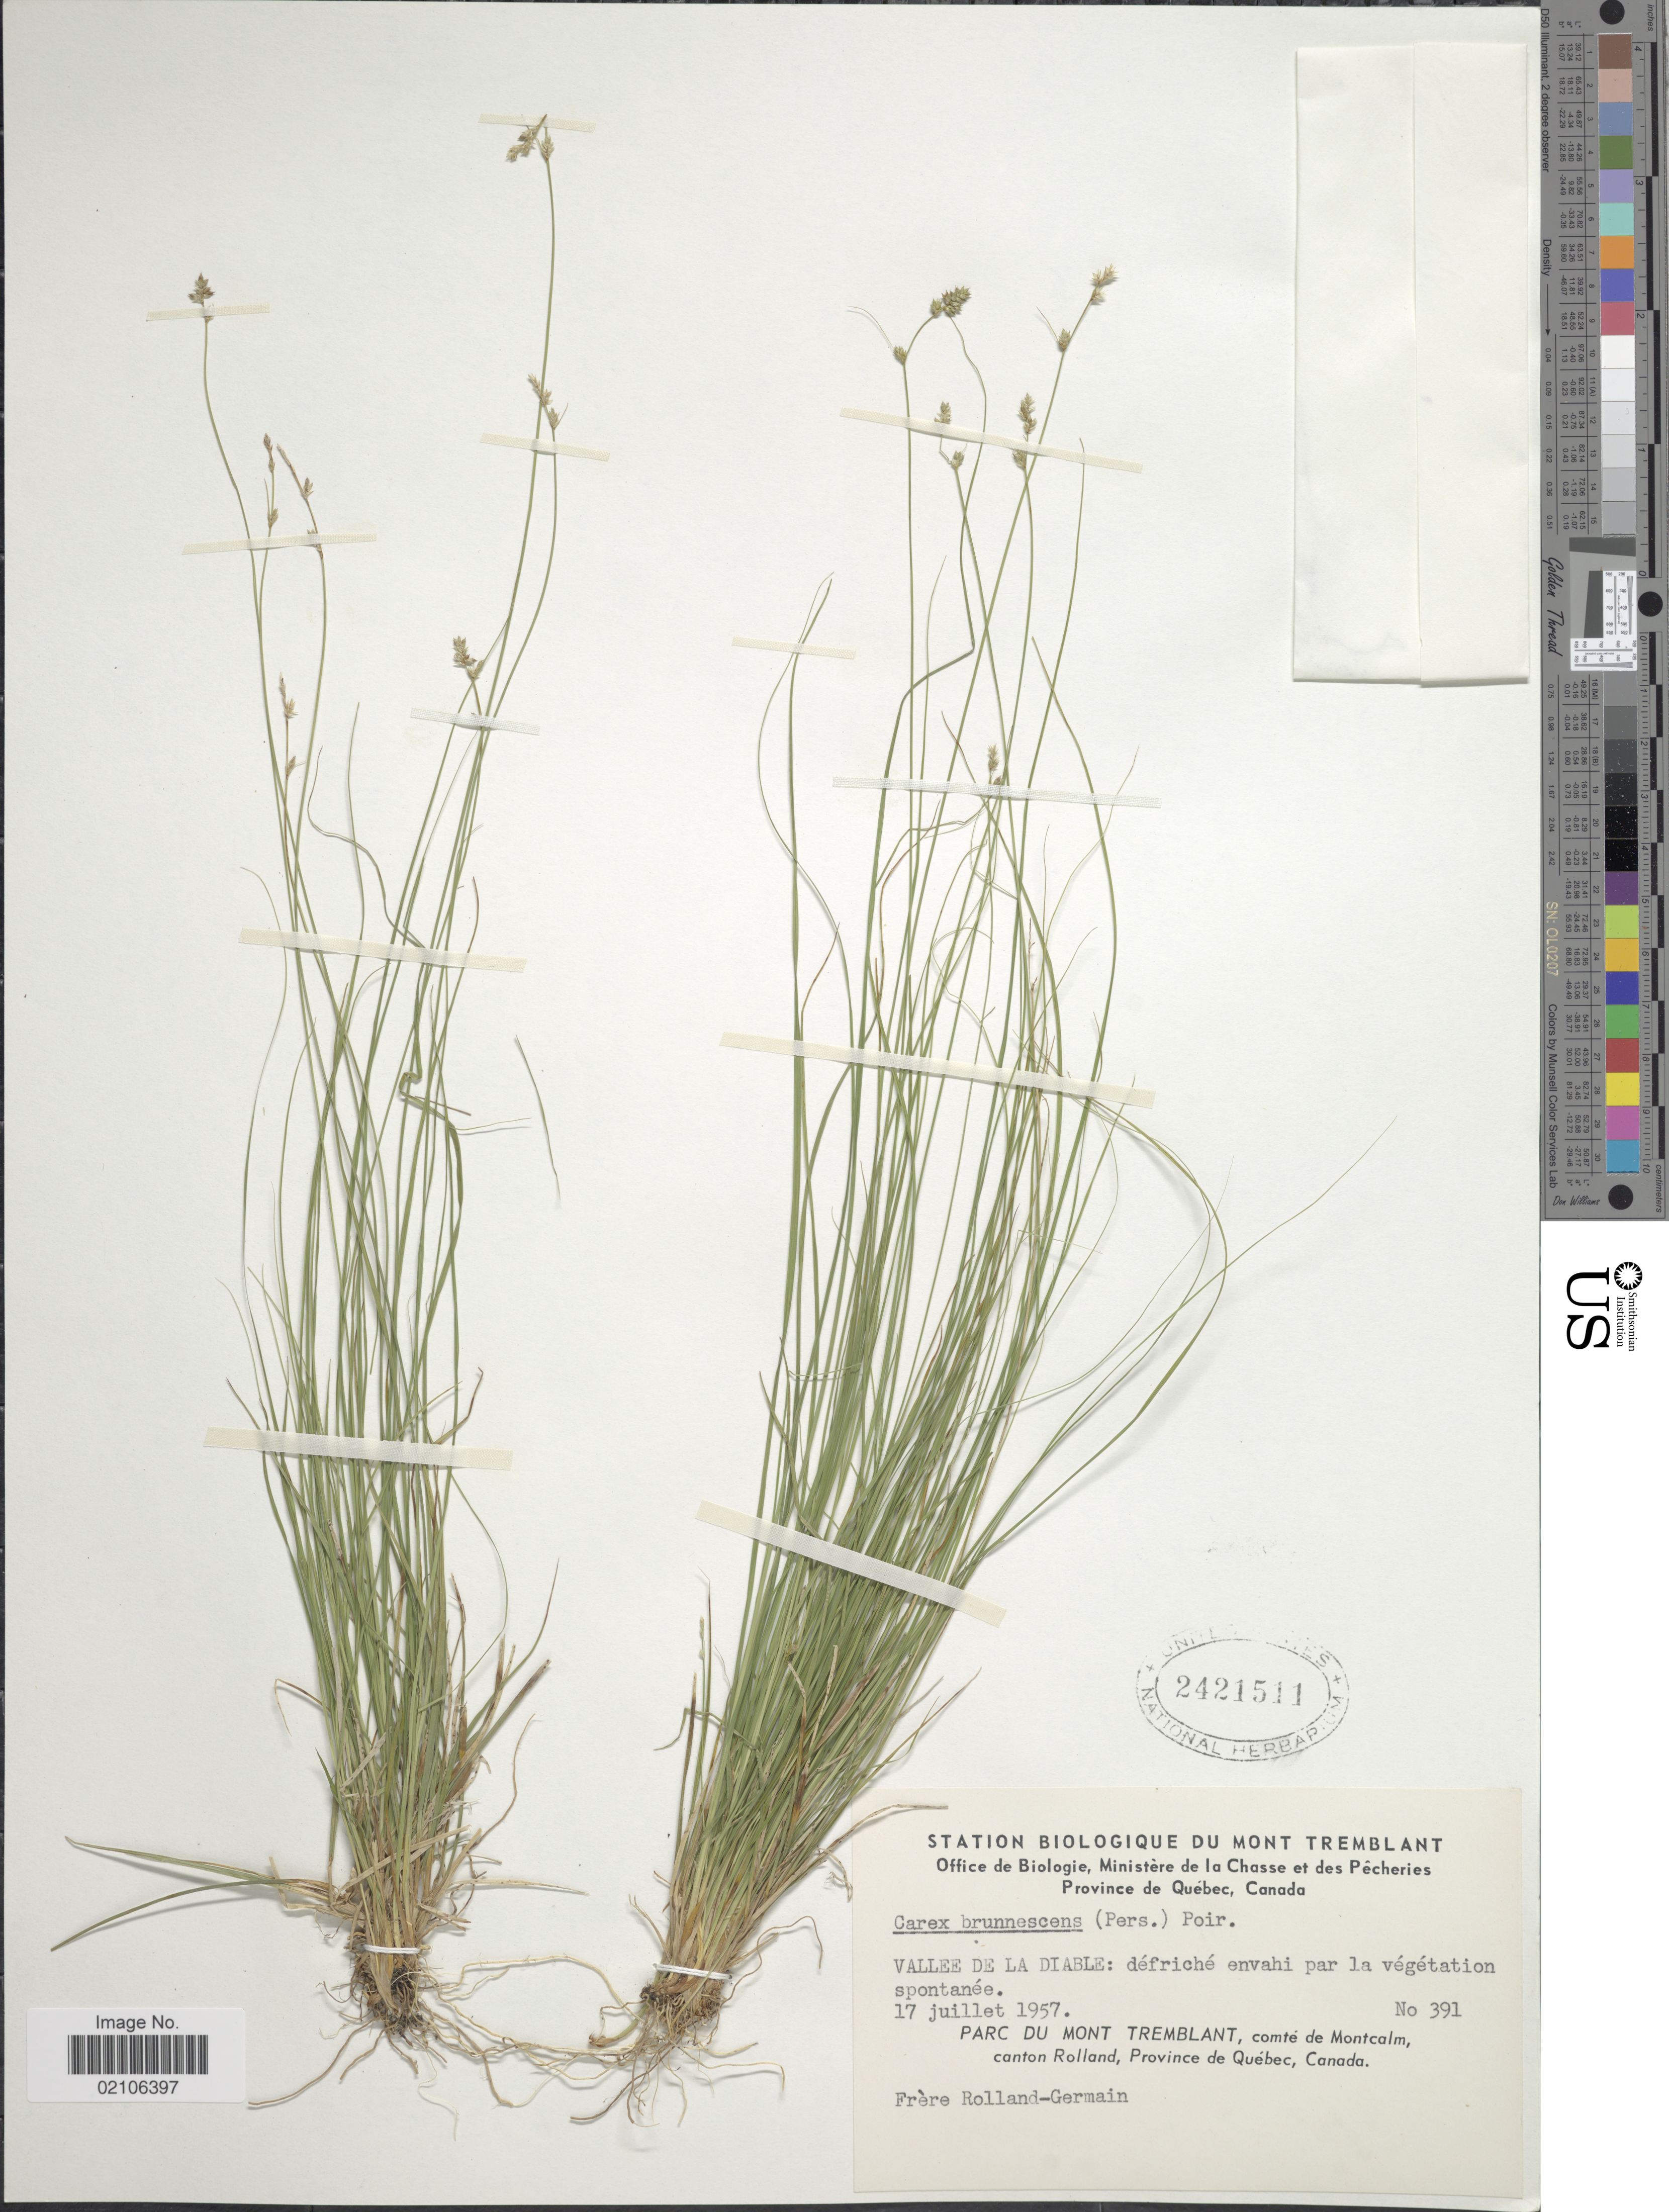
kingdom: Plantae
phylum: Tracheophyta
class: Liliopsida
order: Poales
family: Cyperaceae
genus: Carex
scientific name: Carex brunnescens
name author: (Pers.) Poir.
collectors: Rolland-Germain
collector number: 391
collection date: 1957-07-17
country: Canada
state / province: Quebec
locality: Vallee de la Diable: defriche envahi par la vegetation spontanee, Parc du Mont Tremblant, comte de Montcalm canton Rolland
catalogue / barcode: US 2421511